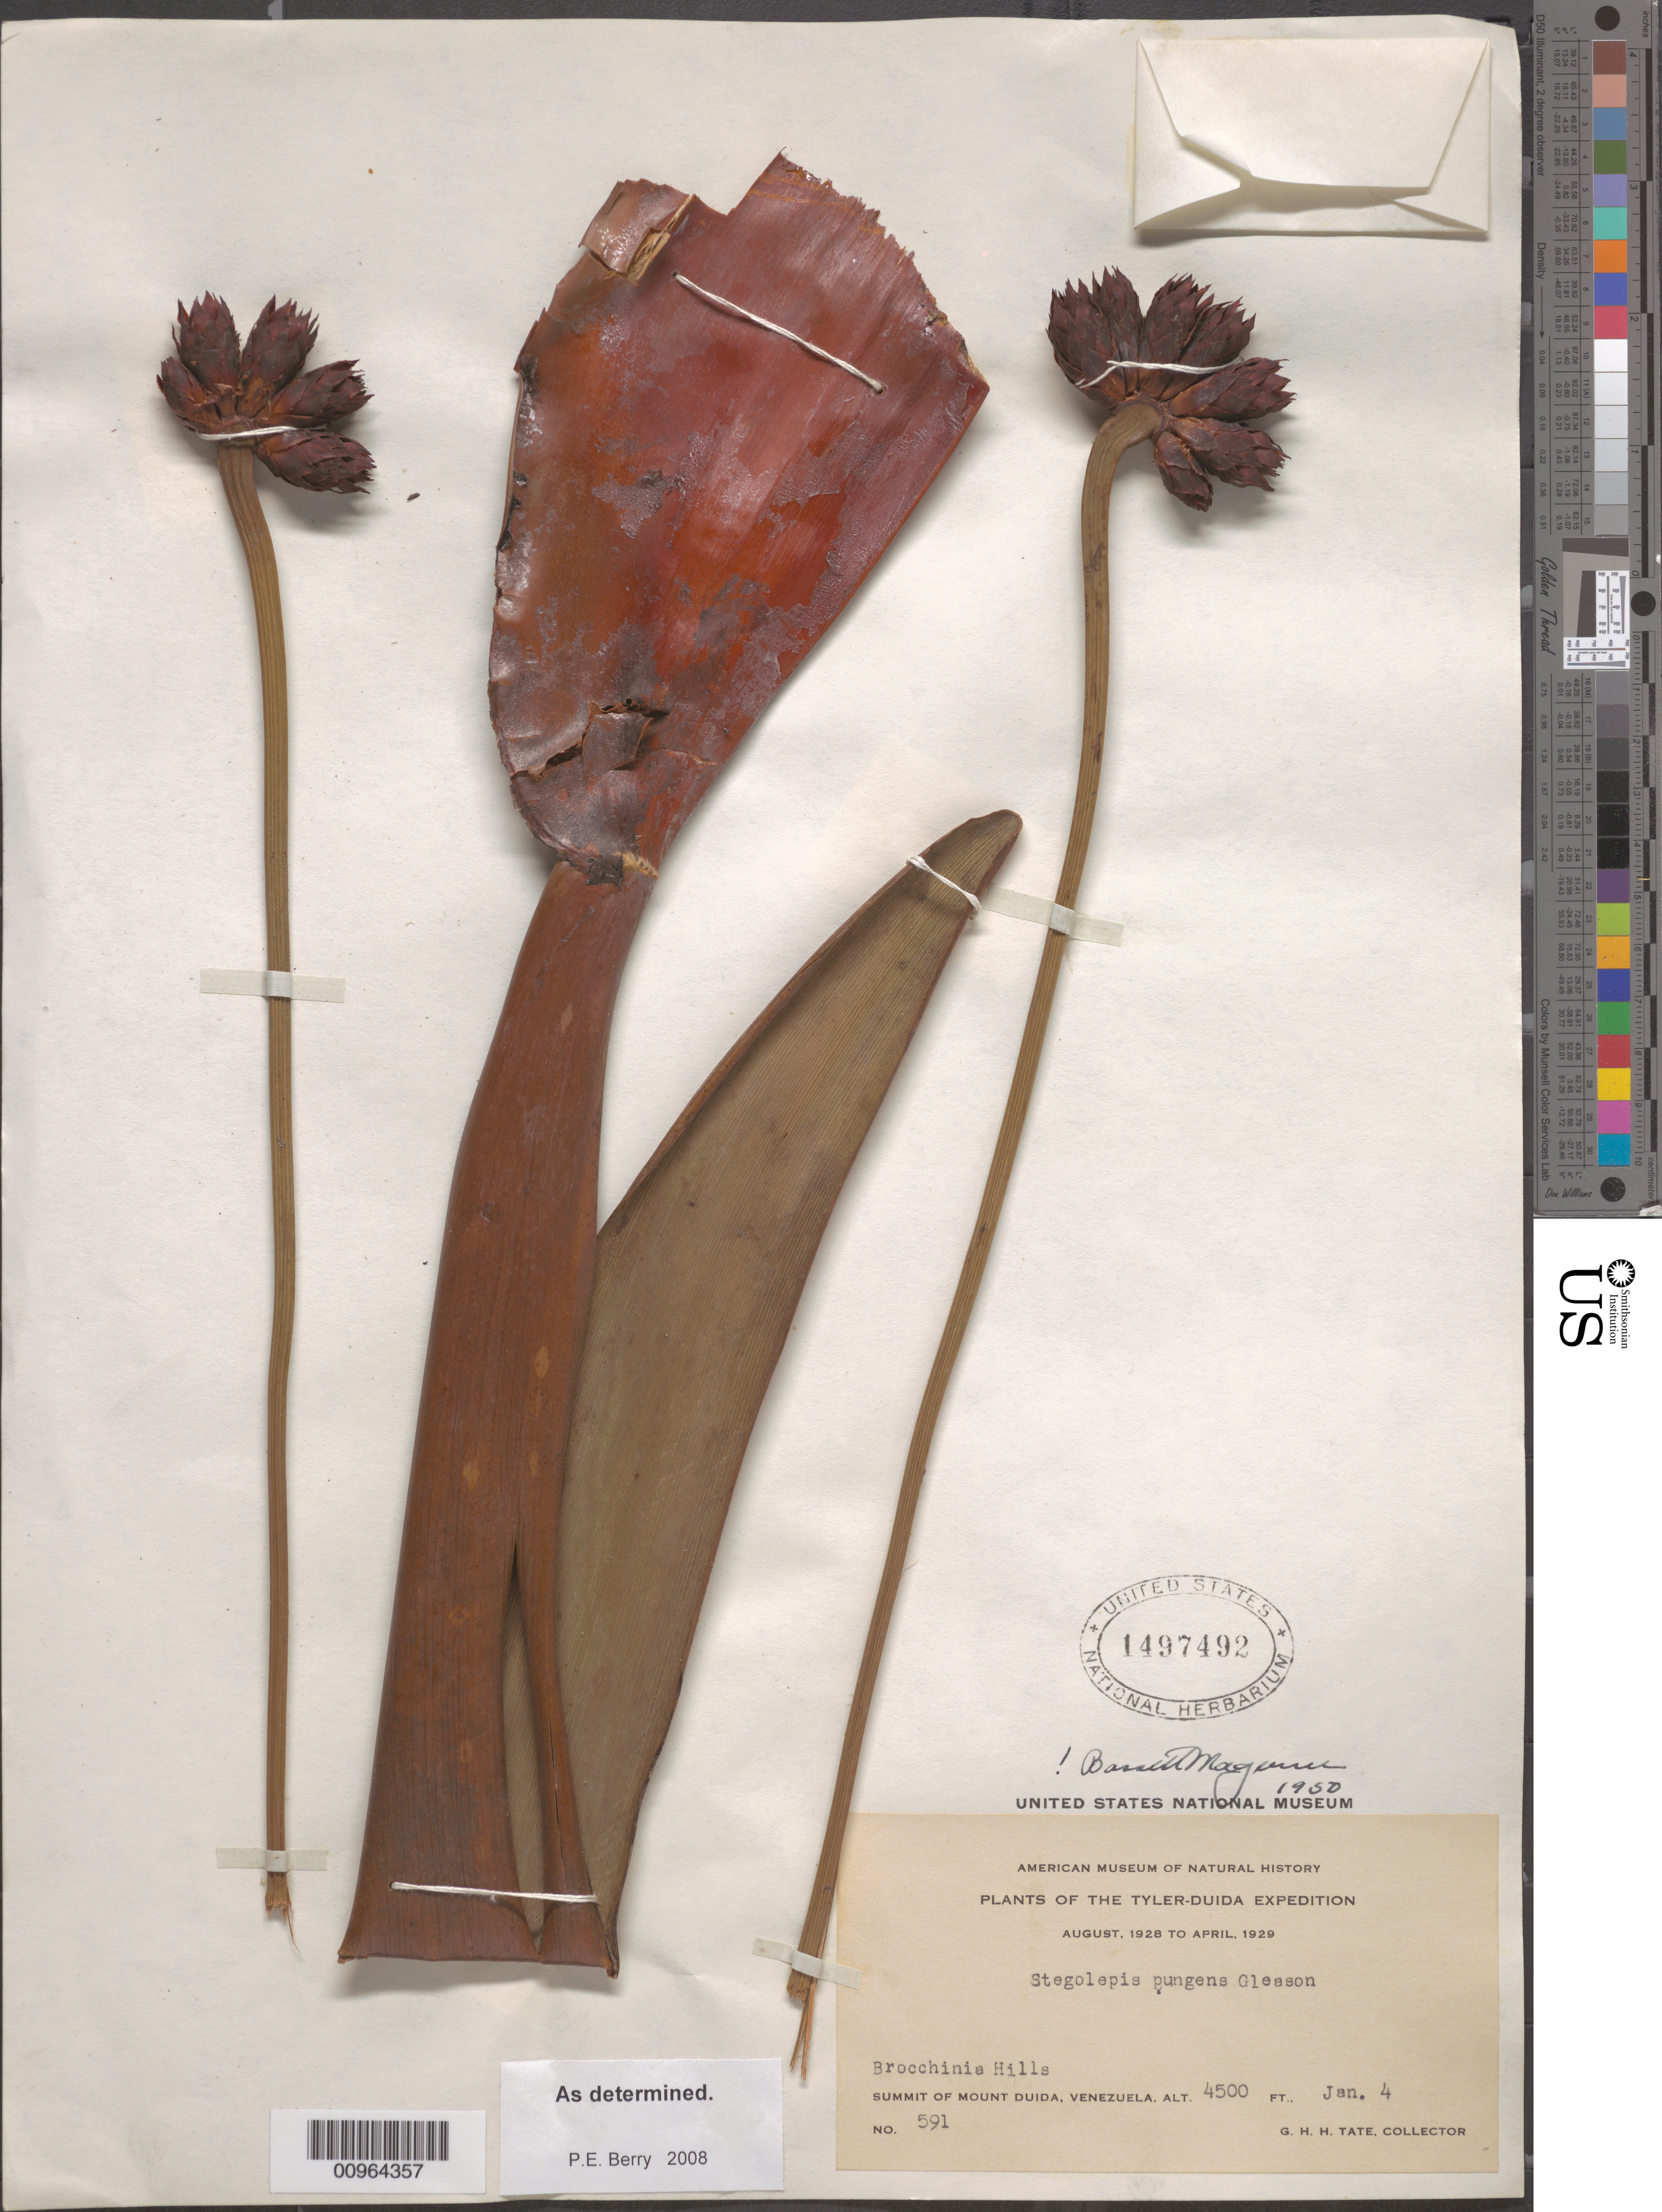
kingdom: Plantae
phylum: Tracheophyta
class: Liliopsida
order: Poales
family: Rapateaceae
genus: Stegolepis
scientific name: Stegolepis pungens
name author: Gleason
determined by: Berry, P. E., (WIS), University of Wisconsin - Madison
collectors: G. H. H.Tate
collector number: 591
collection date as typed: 4-Jan-29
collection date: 1929-01-04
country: Venezuela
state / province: Amazonas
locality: Mount Duida, Brocchinia Hills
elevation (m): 1372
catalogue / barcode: US 1497492